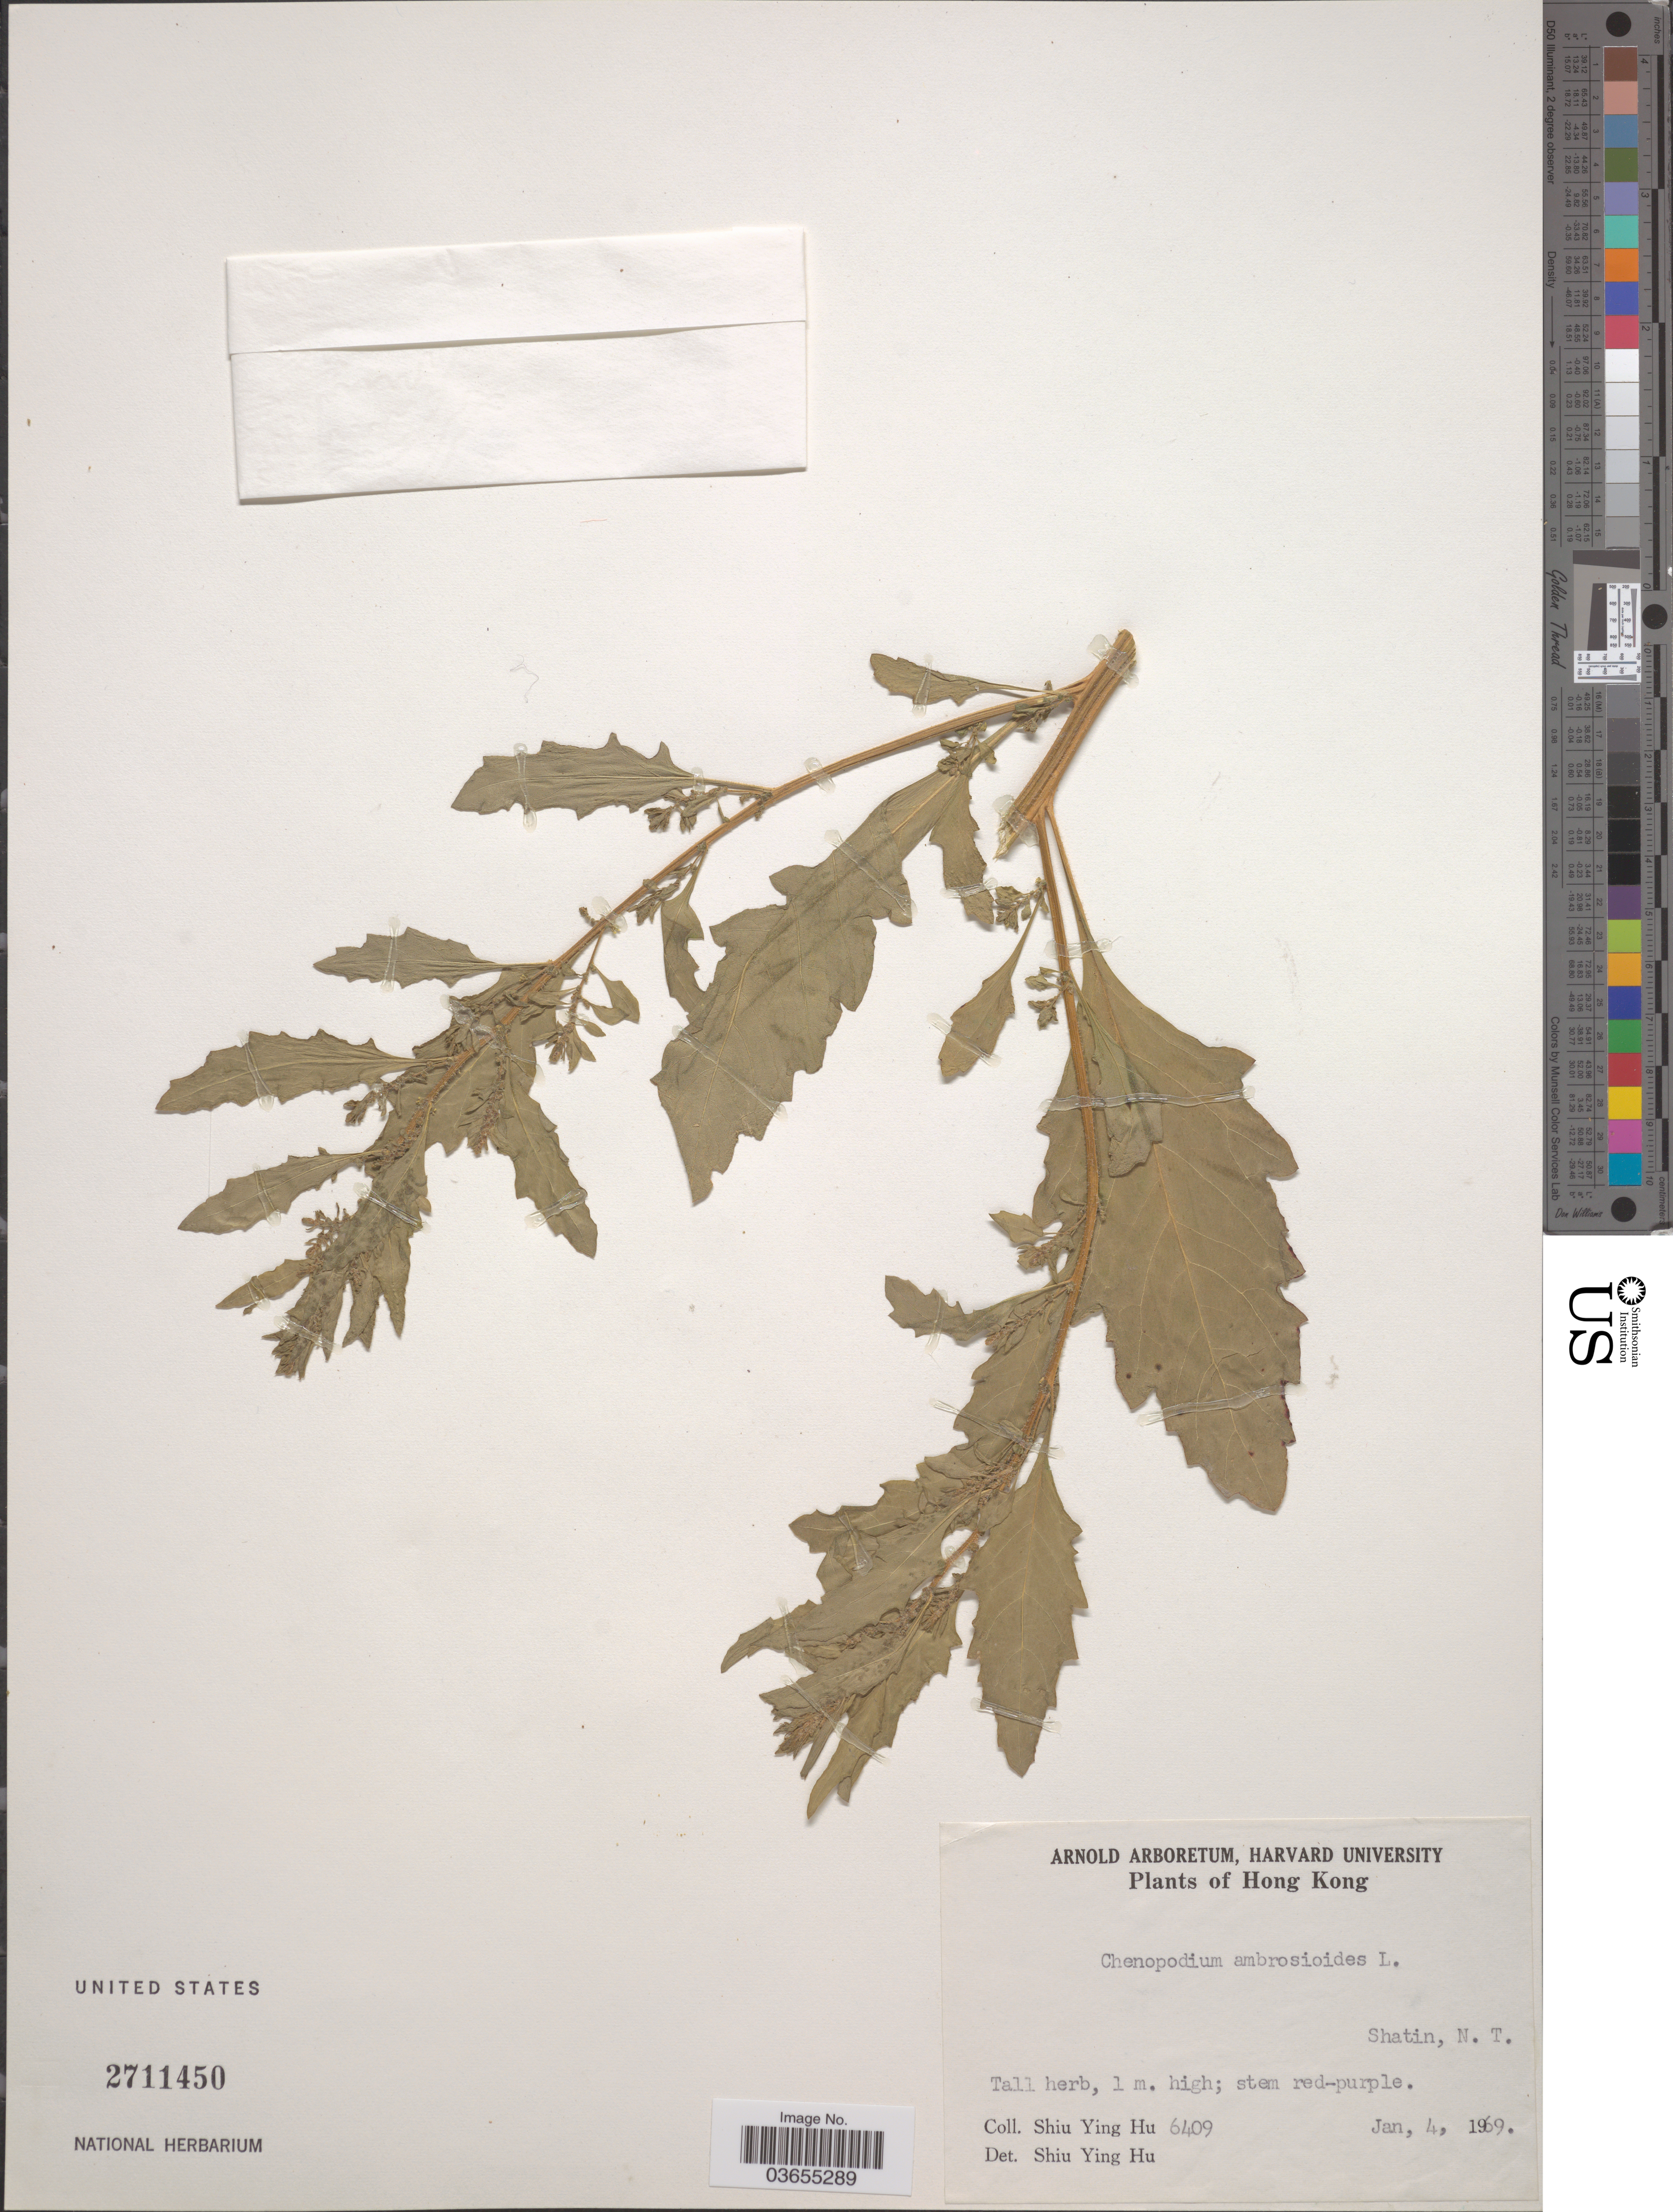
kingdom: Plantae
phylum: Tracheophyta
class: Magnoliopsida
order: Caryophyllales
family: Amaranthaceae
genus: Chenopodium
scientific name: Chenopodium ambrosioides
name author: L.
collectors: S. Y. Hu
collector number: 6409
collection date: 1969-01-04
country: China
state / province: Hong Kong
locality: Shatin, N. T.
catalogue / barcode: US 2711450